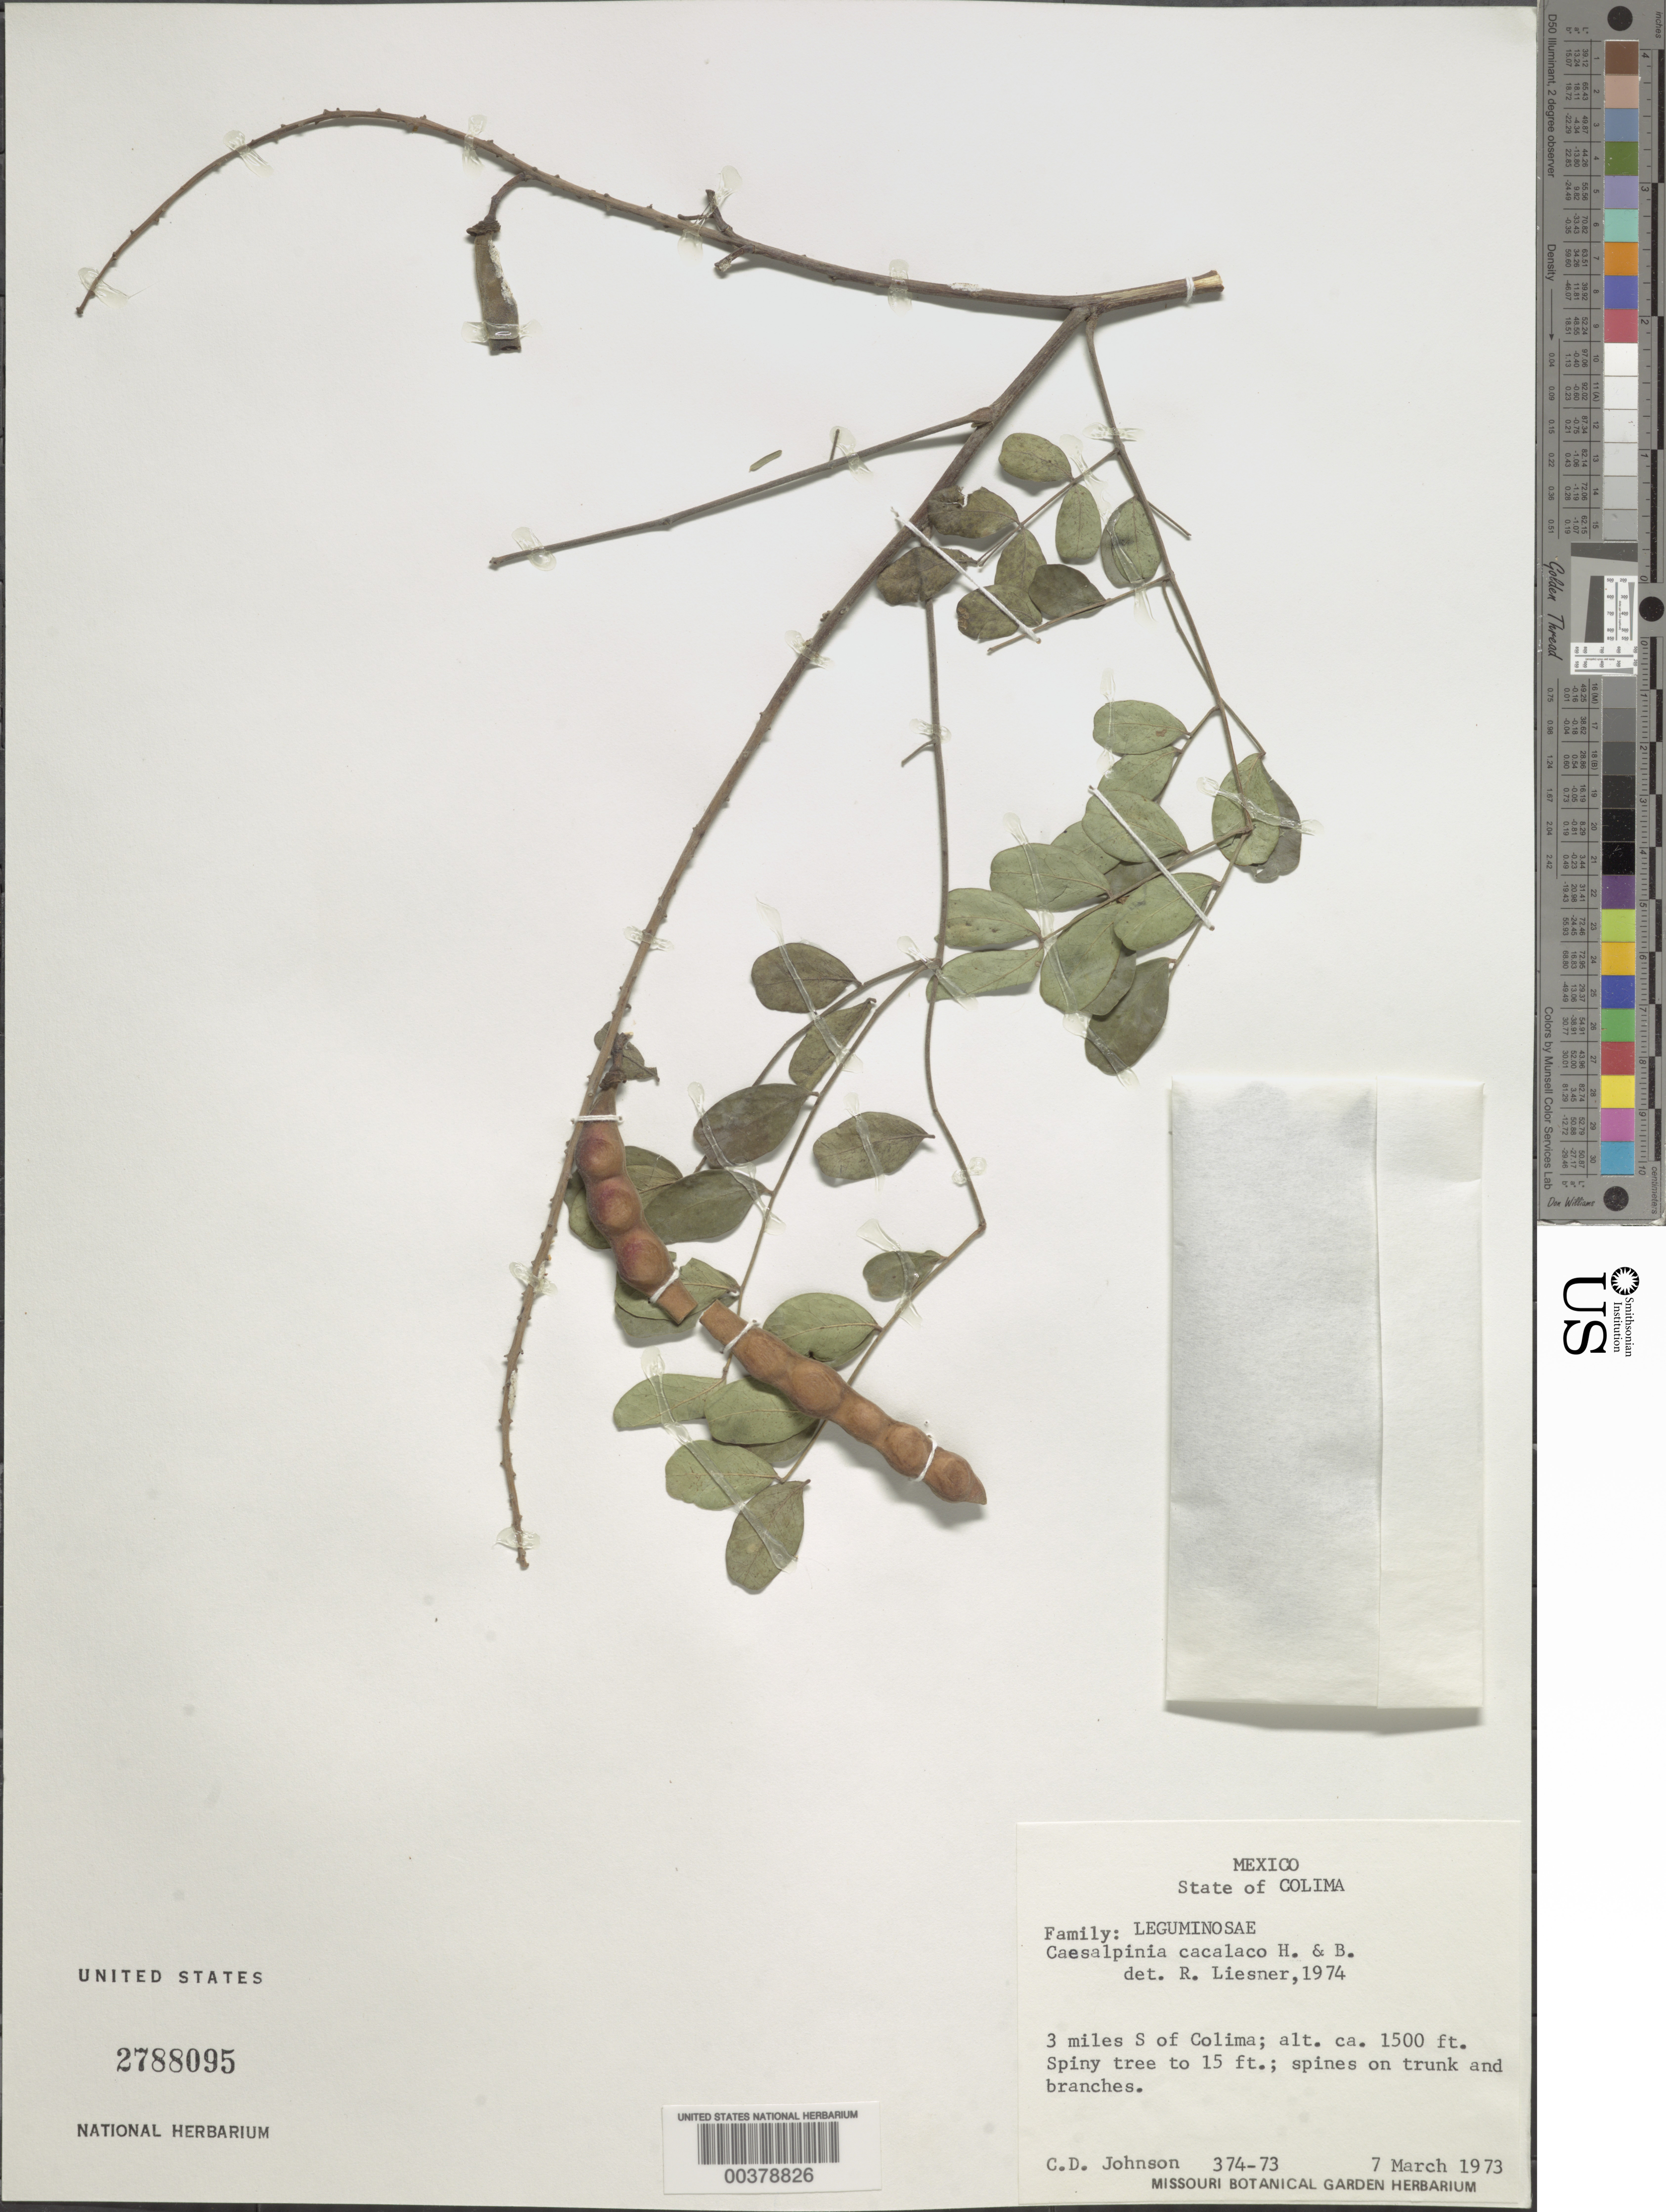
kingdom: Plantae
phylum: Tracheophyta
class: Magnoliopsida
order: Fabales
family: Fabaceae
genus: Tara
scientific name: Tara cacalaco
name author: (Bonpl.) Molinari & Sánchez Och.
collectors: C. D. Johnson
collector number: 373-73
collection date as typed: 07 Mar 1973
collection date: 1973-03-07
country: Mexico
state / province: Colima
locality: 3 mi S of Colima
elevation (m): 457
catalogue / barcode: US 2788095